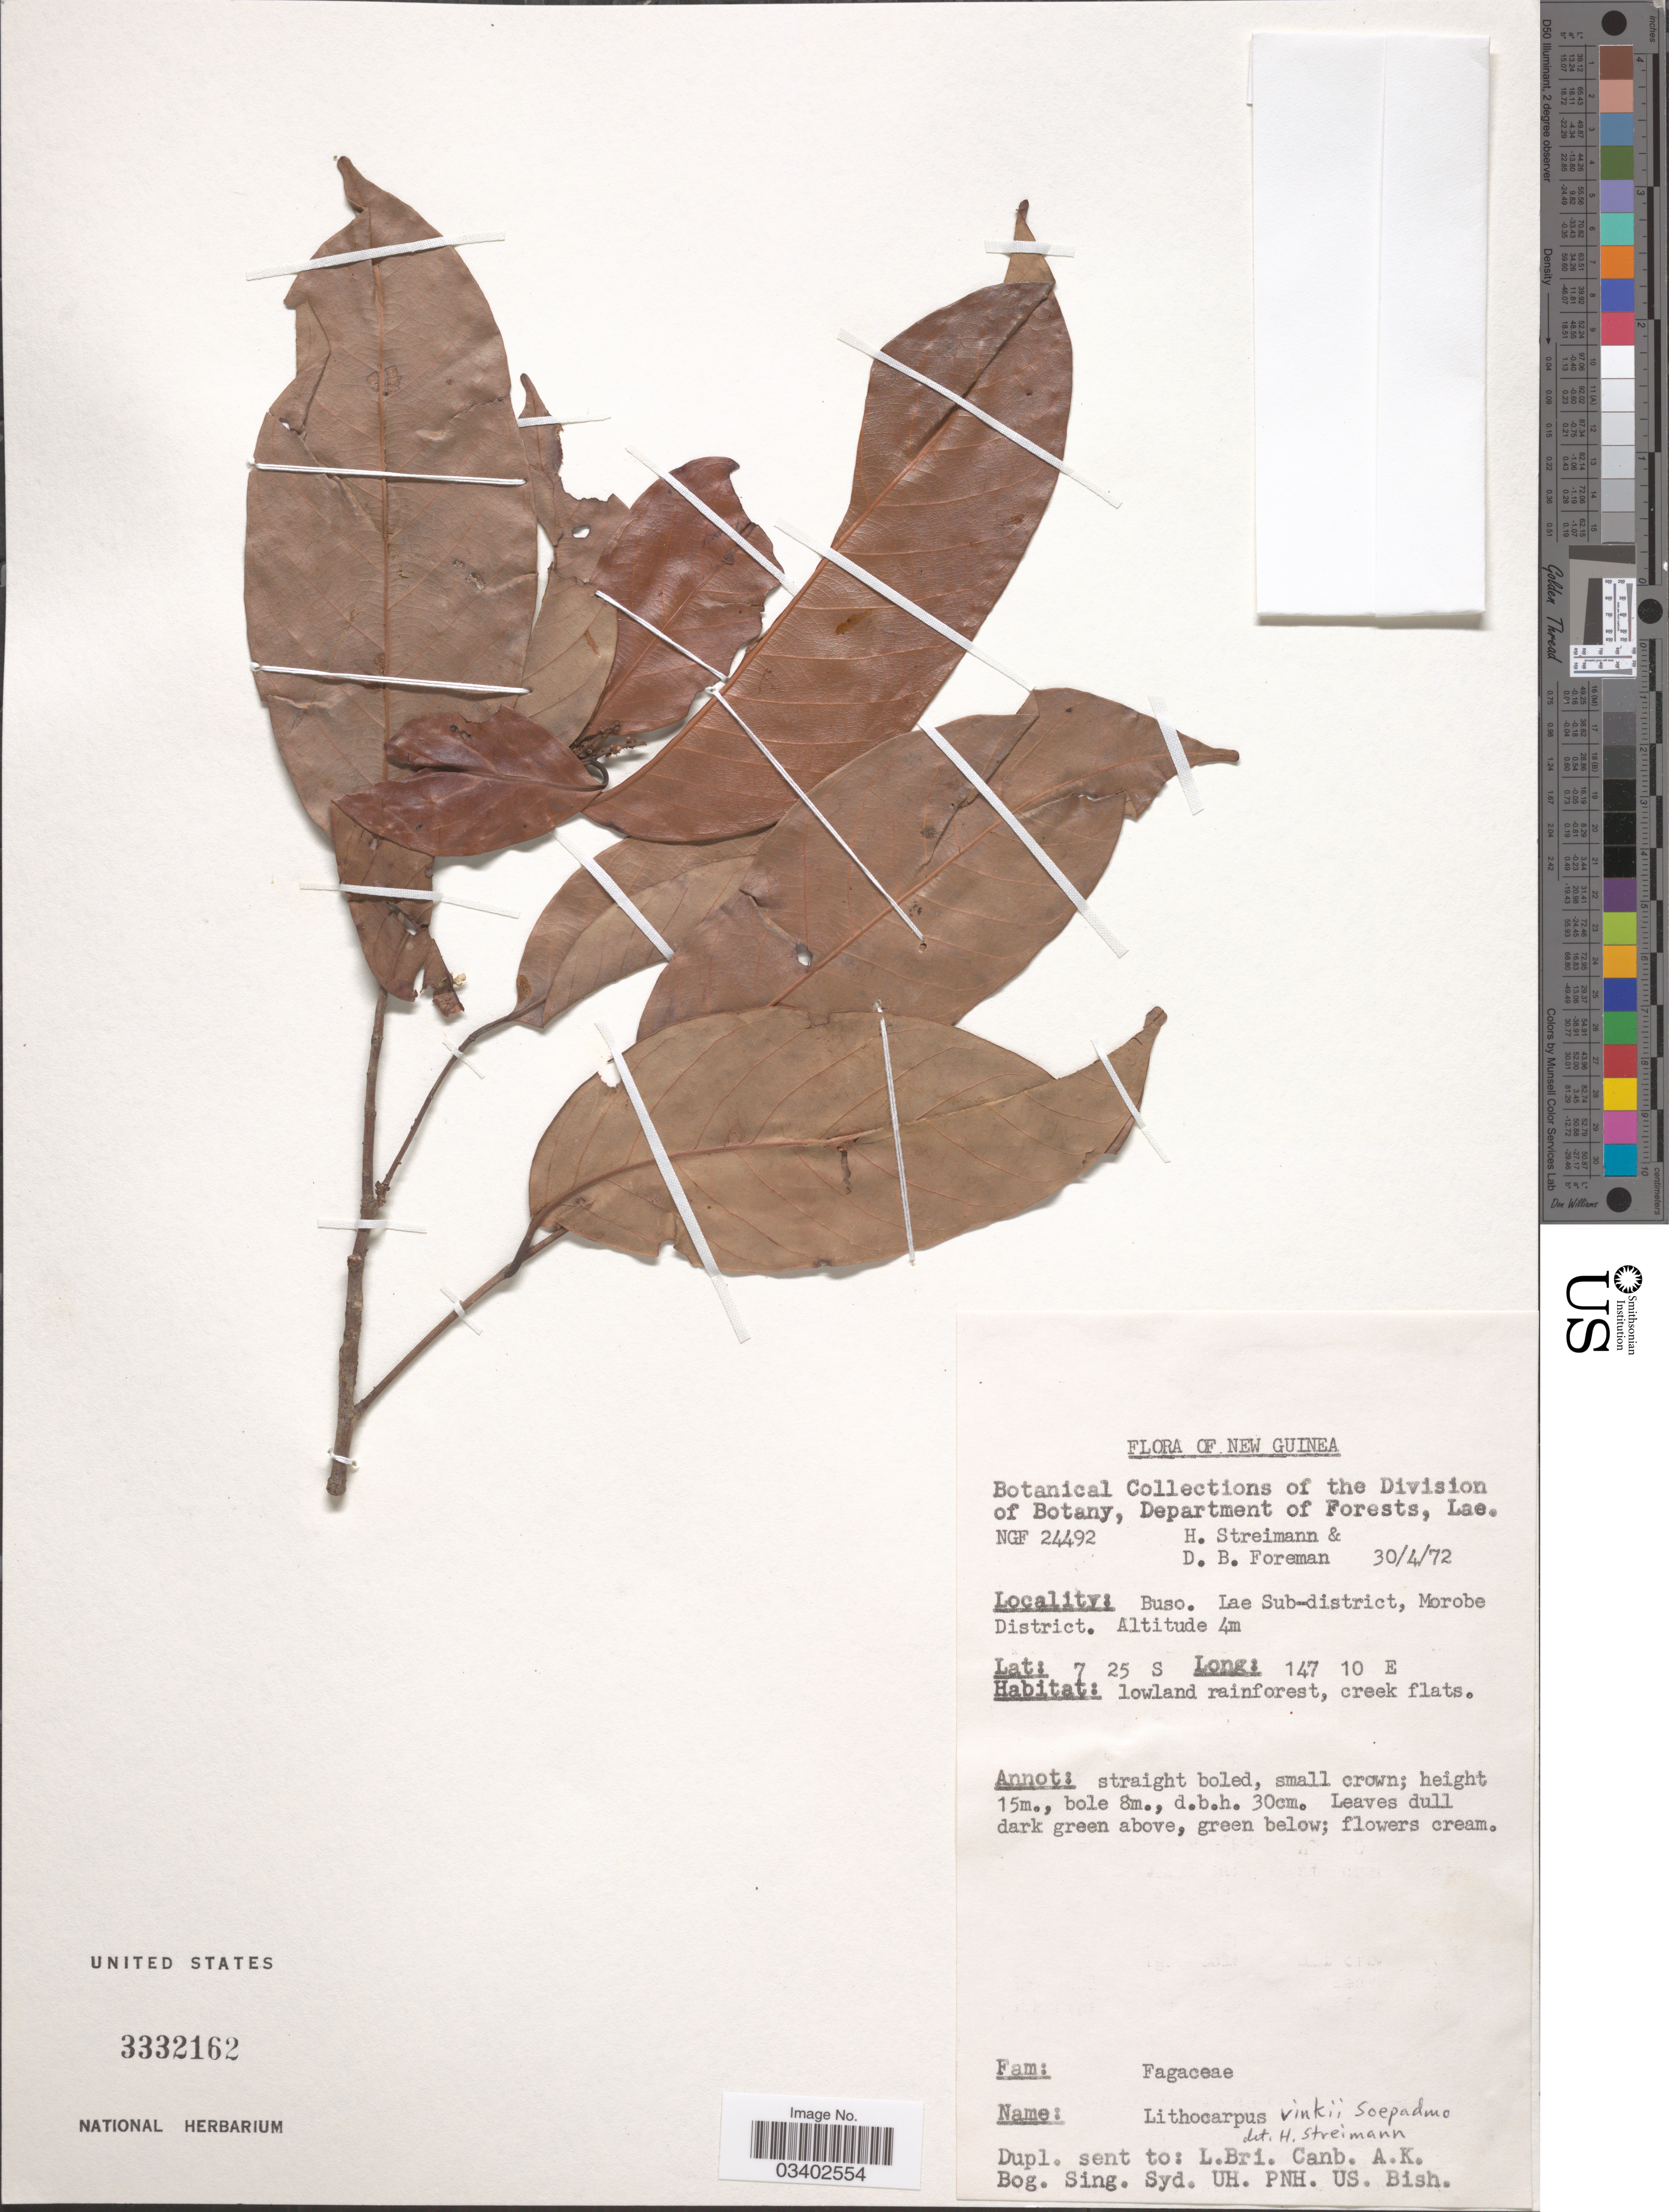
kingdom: Plantae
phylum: Tracheophyta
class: Magnoliopsida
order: Fagales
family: Fagaceae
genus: Lithocarpus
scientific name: Lithocarpus vinkii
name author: Soepadmo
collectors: H. Streimann & D. Foreman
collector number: NGF24492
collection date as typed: Transcribed d/m/y: 30/4/72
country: Papua New Guinea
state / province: Morobe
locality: New Guinea. Buso. Lae Sub-district, Morobe District.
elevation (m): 4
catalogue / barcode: US 3332162